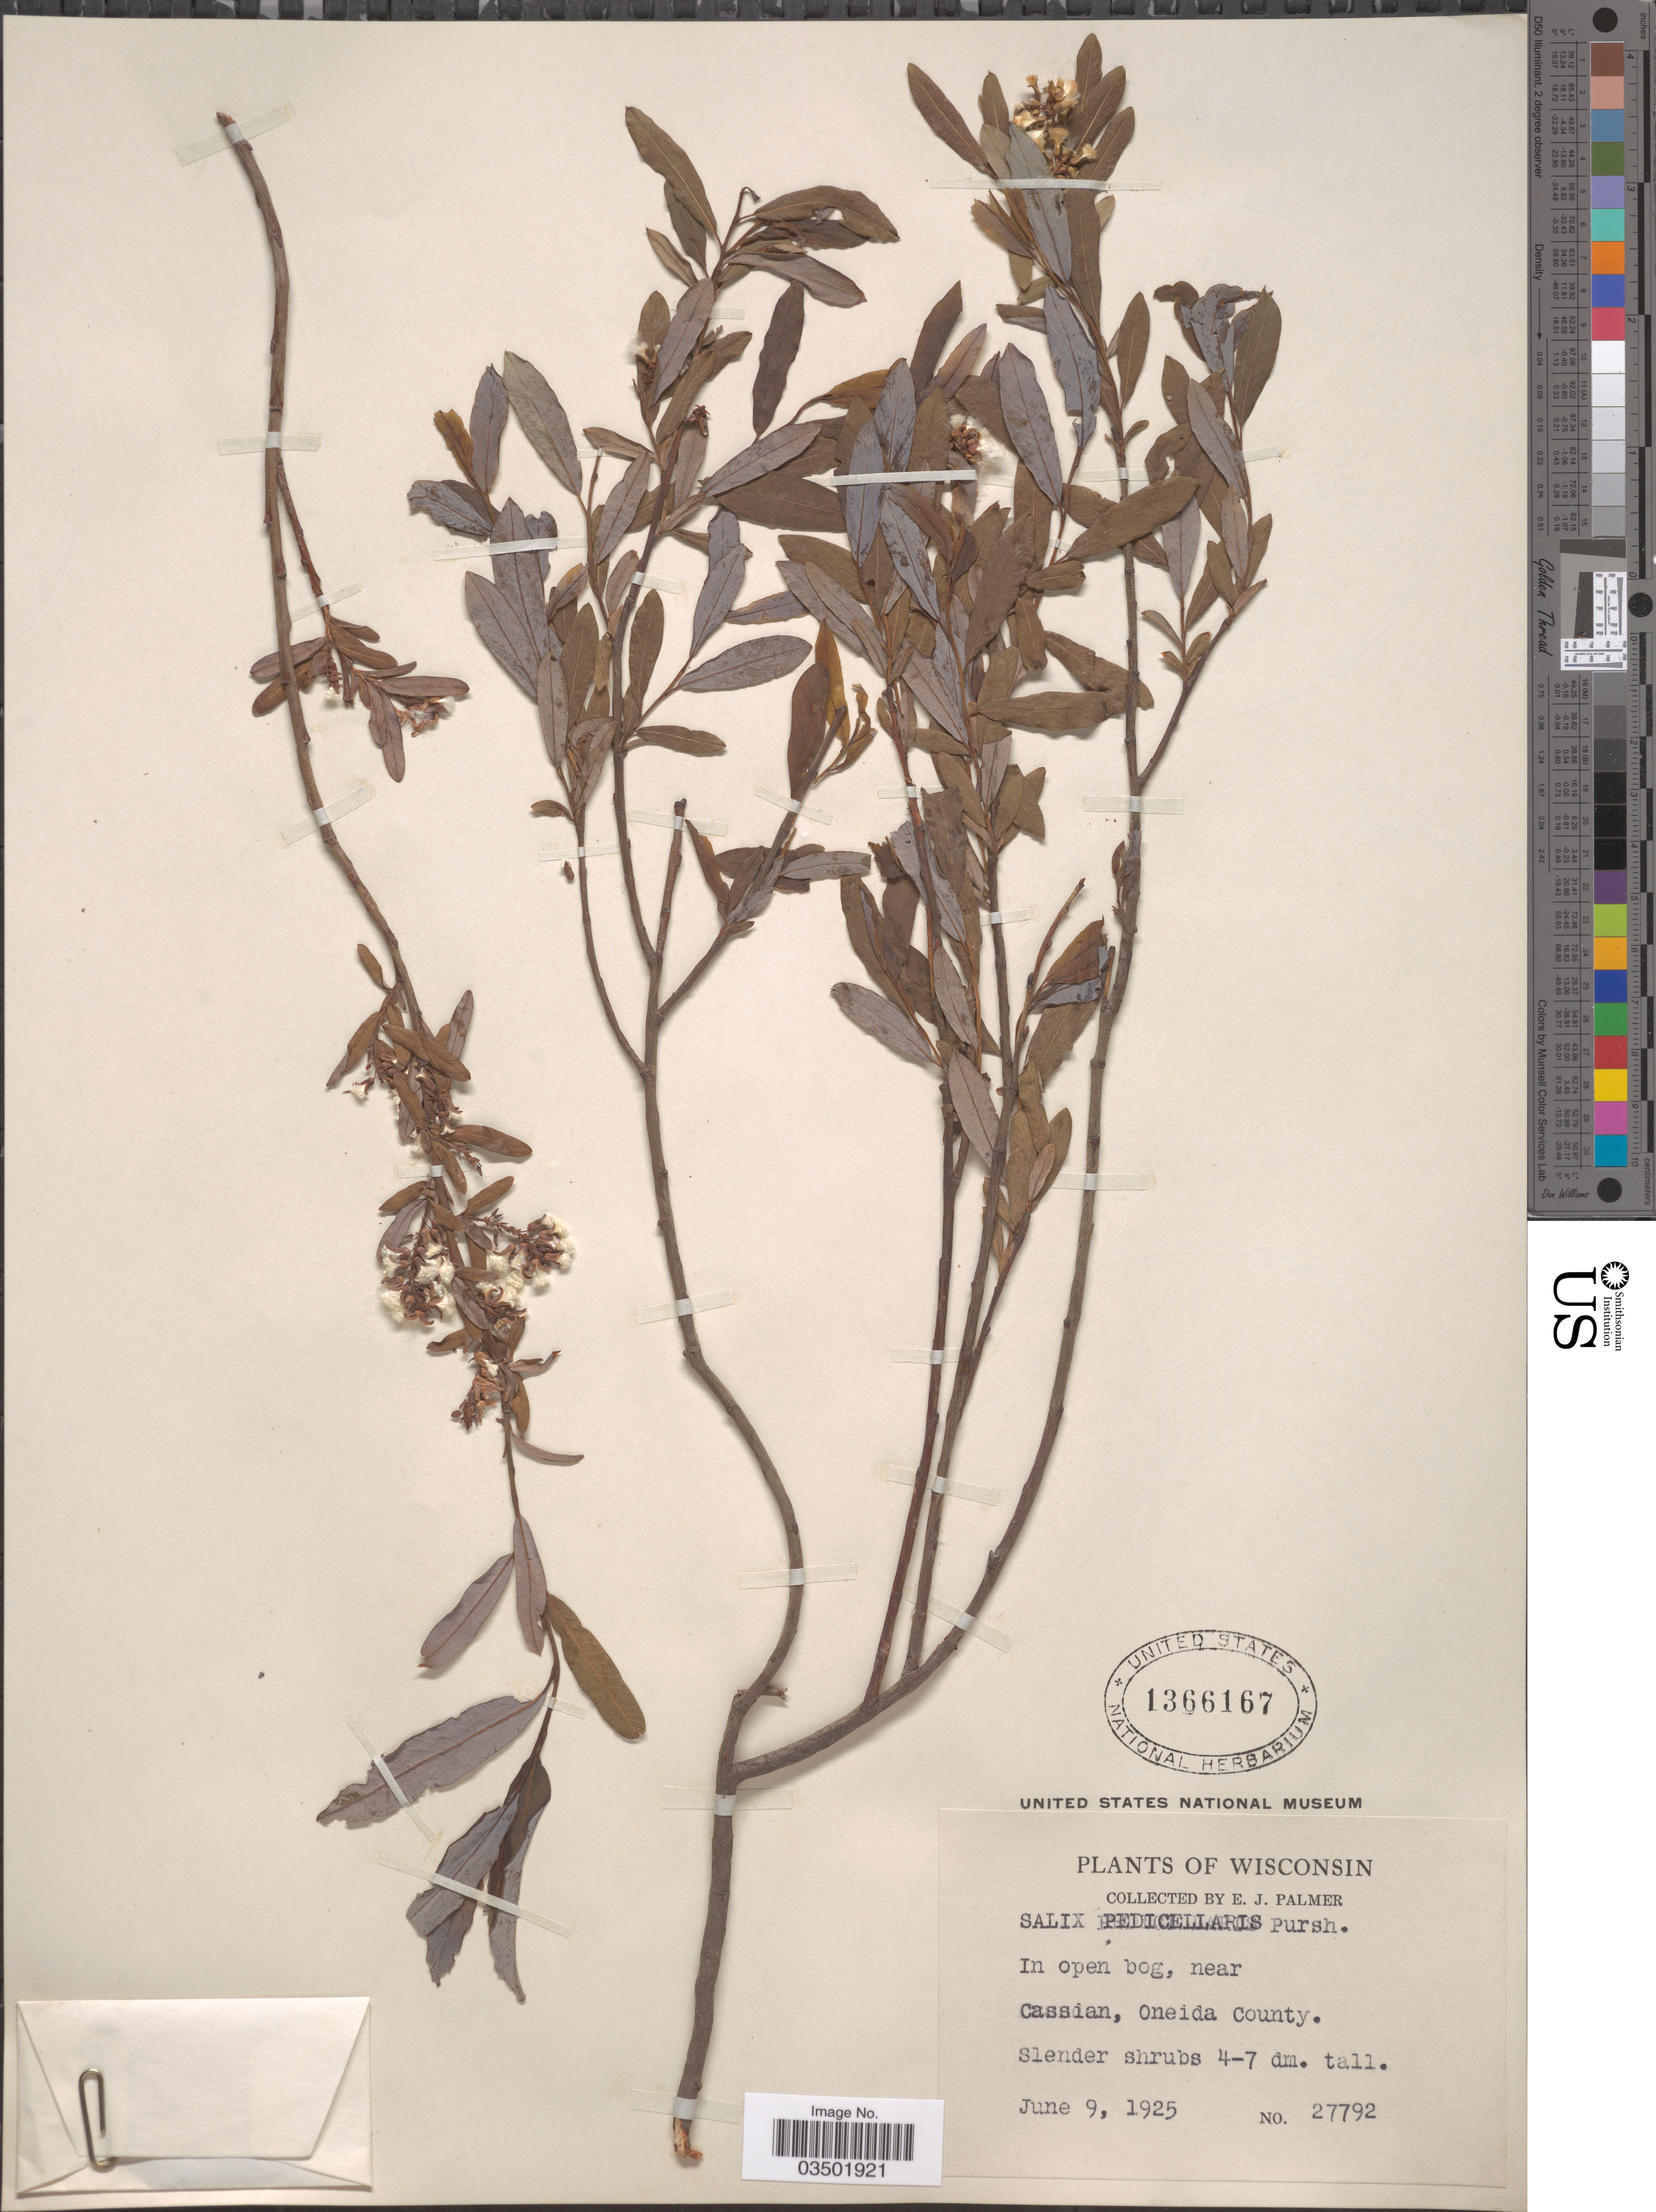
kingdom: Plantae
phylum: Tracheophyta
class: Magnoliopsida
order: Malpighiales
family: Salicaceae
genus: Salix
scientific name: Salix pedicellaris var. hypoglauca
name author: Fernald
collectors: E. J. Palmer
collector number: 27792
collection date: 1925-06-09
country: United States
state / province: Wisconsin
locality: In open bog, near Cassian, Oneida County.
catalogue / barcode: US 1366167